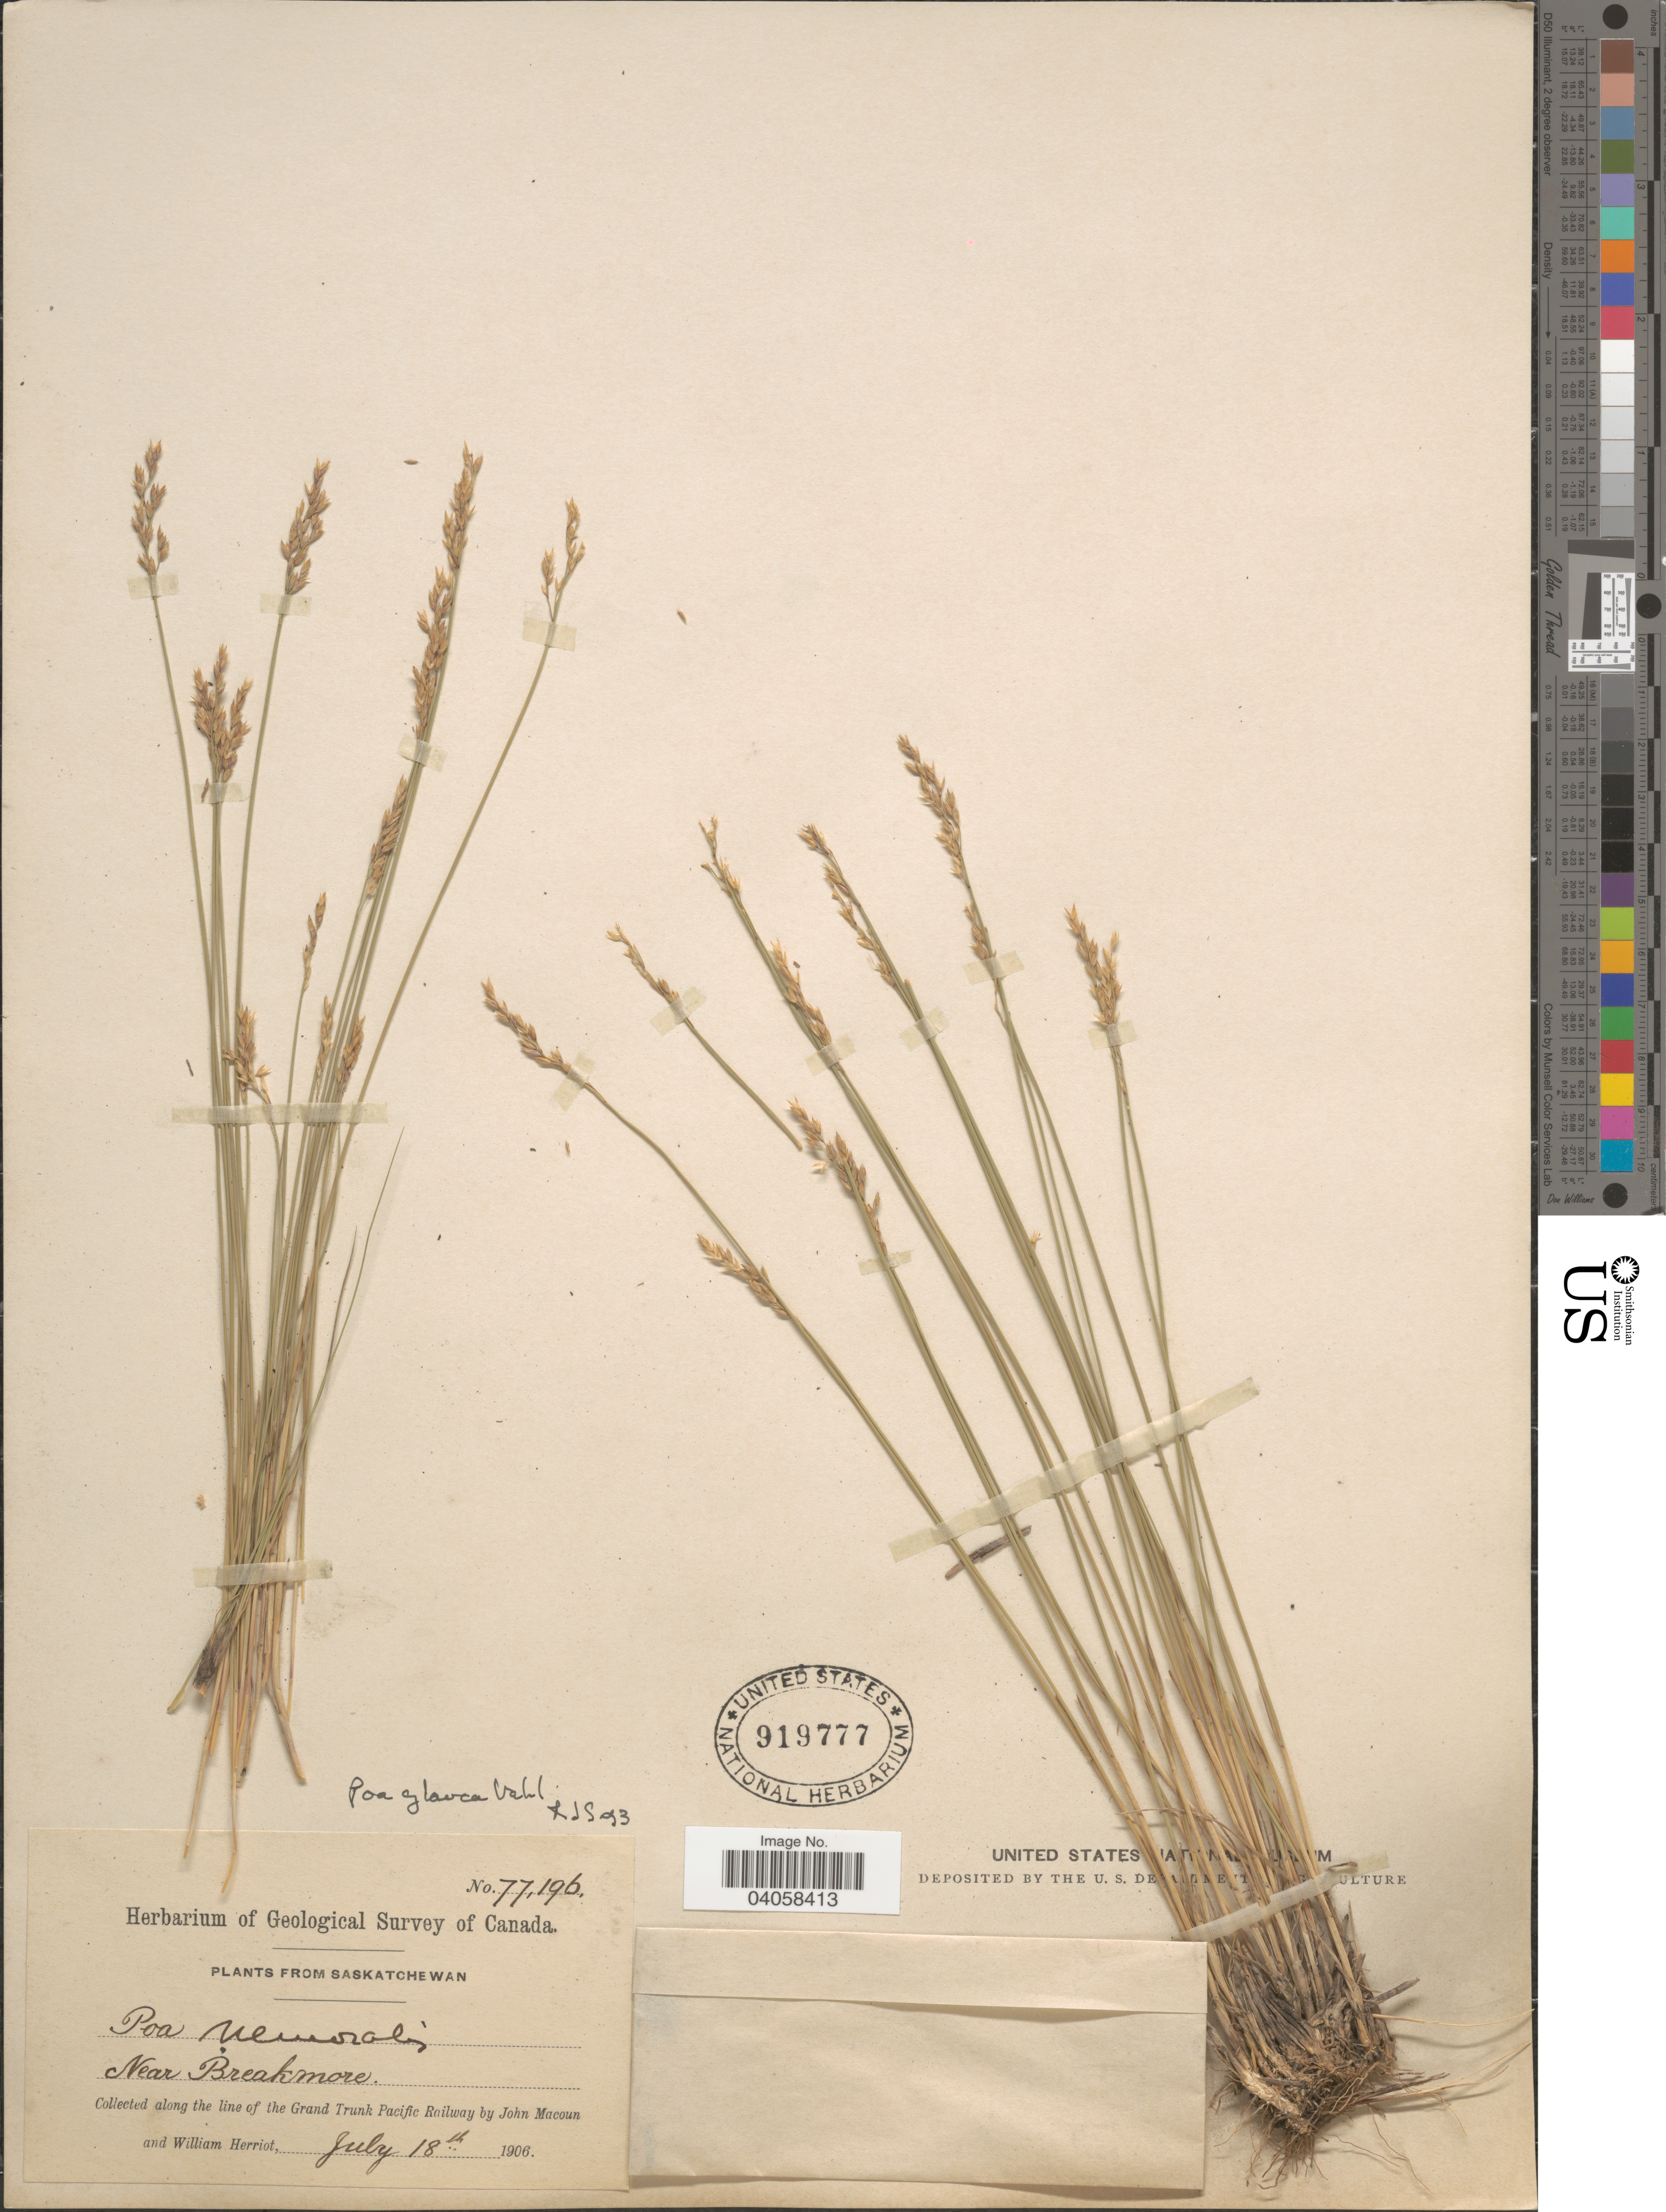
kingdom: Plantae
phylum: Tracheophyta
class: Liliopsida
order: Poales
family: Poaceae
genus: Poa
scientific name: Poa glauca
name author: Vahl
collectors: J. Macoun & W. Herriot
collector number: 77196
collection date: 1906-07-18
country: Canada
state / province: Saskatchewan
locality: Near Breakmore. Along the line of Grand Trunk Pacific Railway.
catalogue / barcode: US 919777